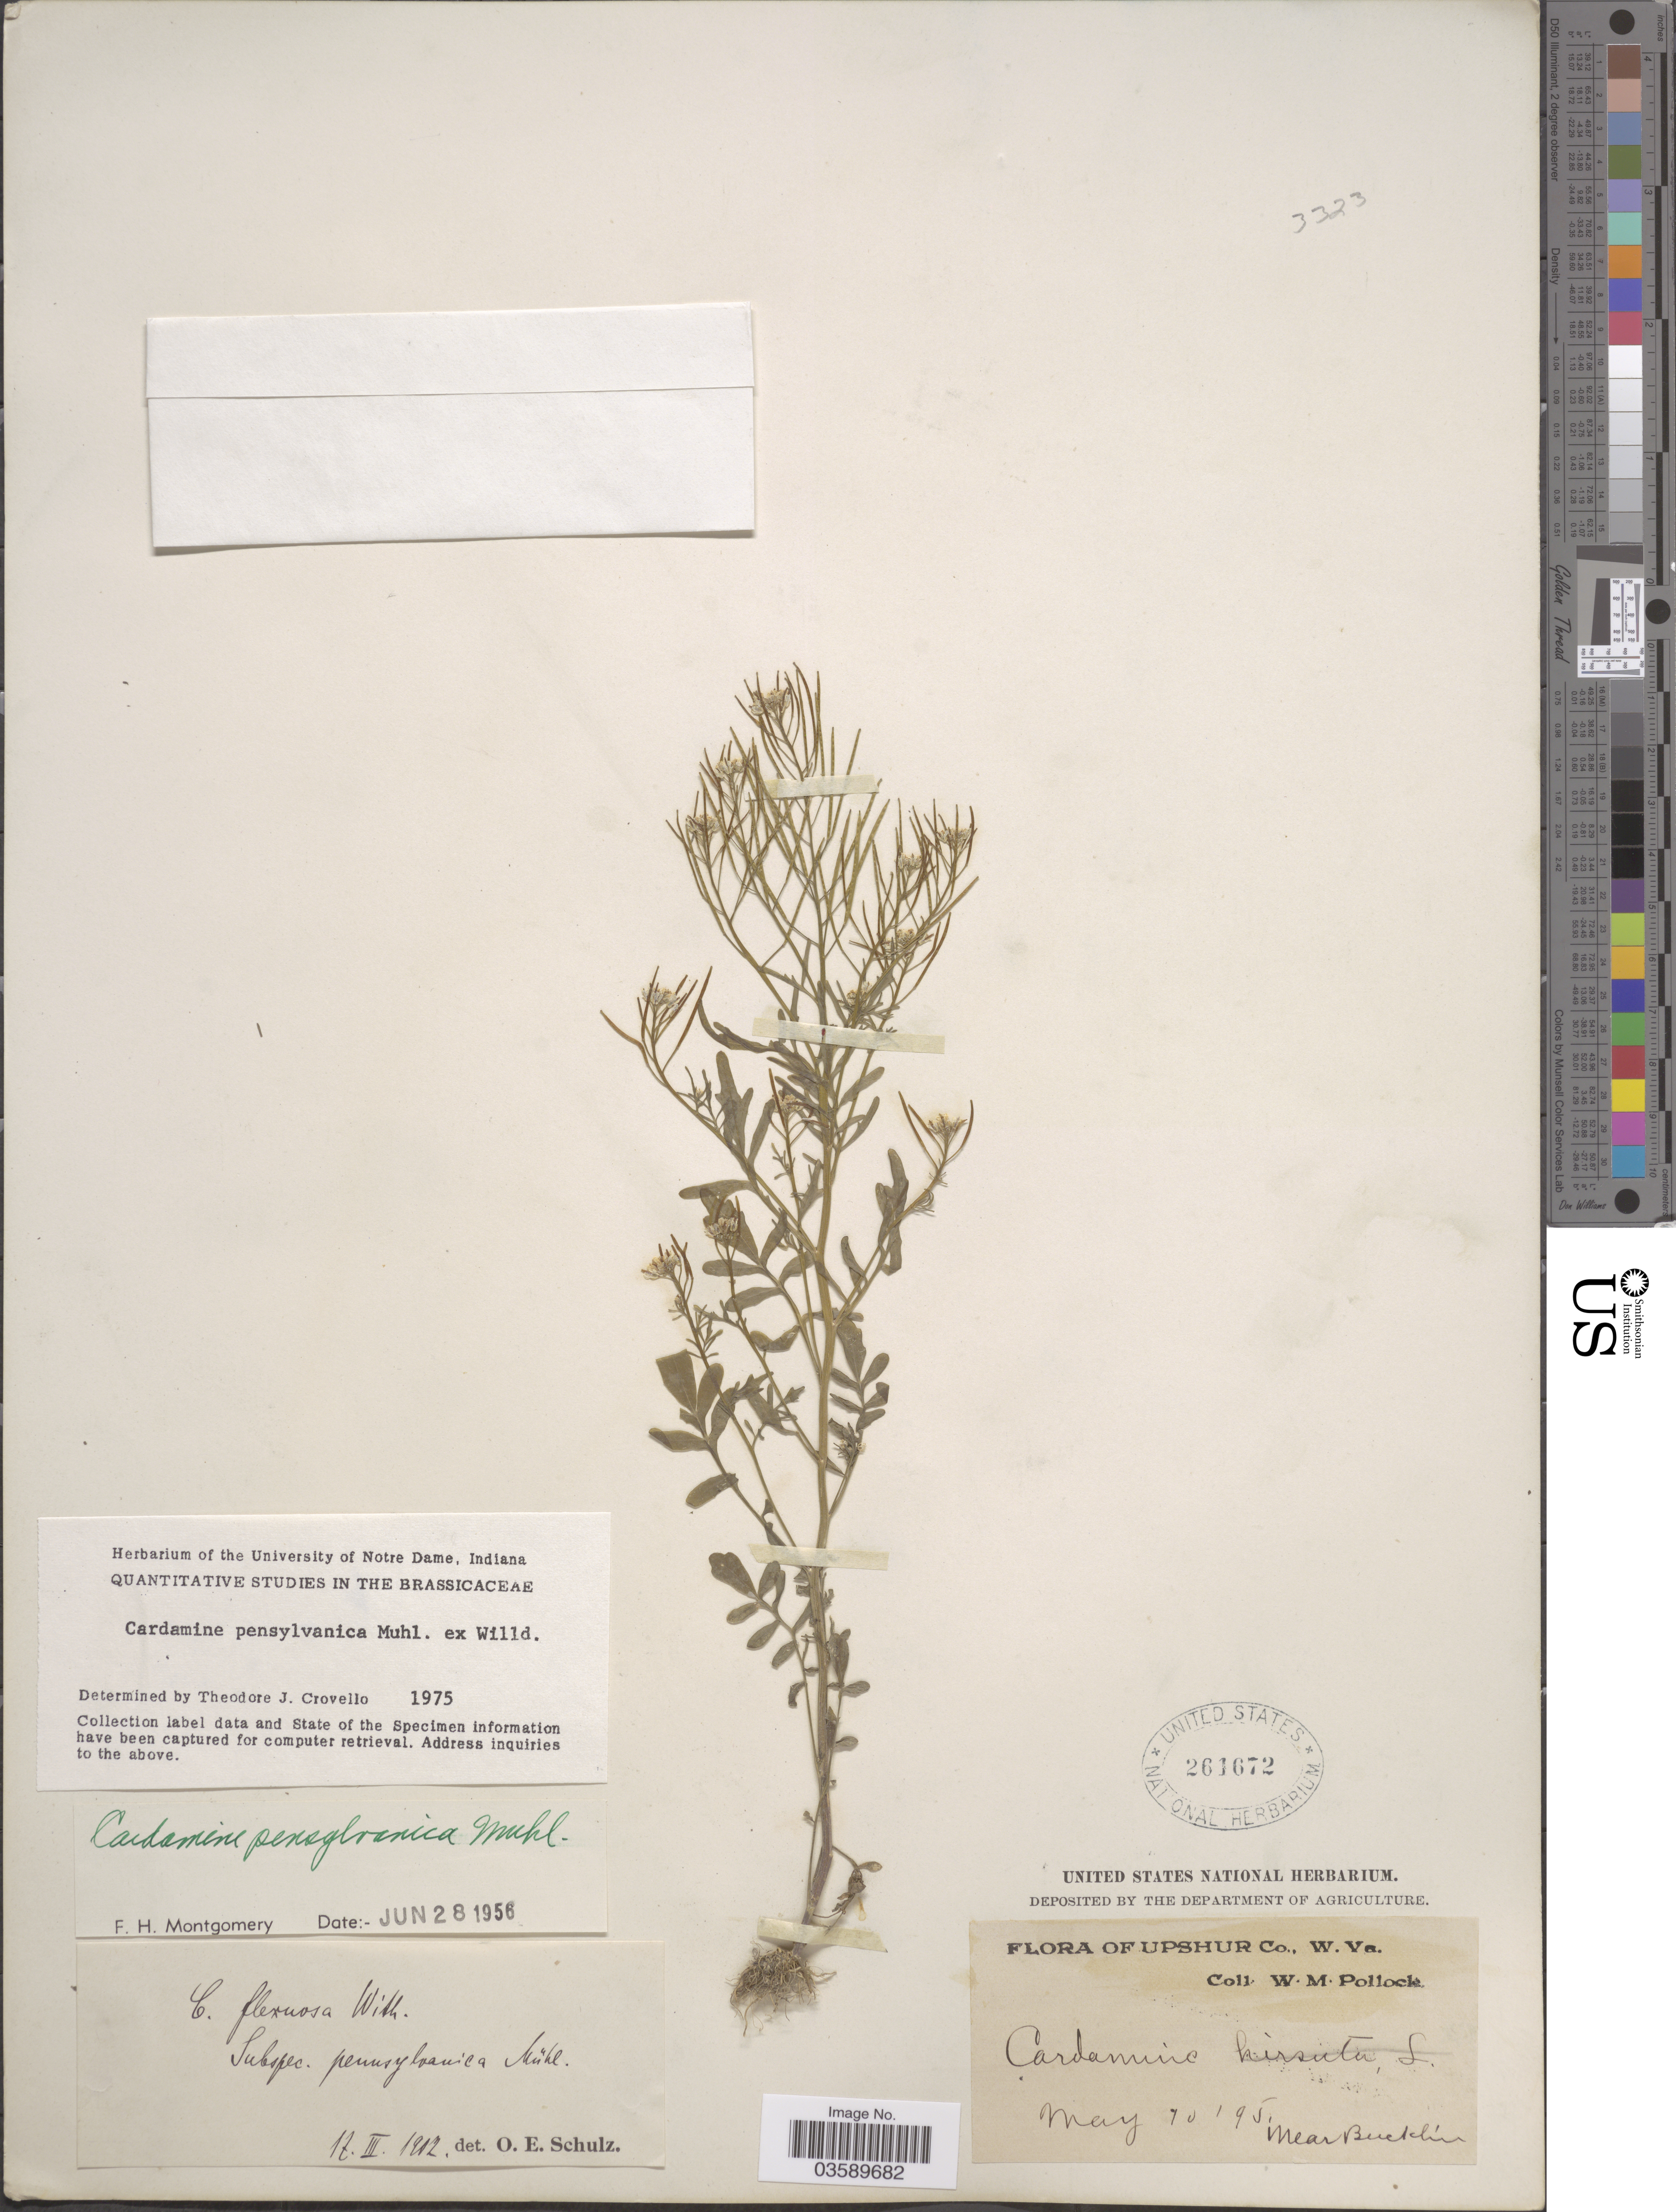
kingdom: Plantae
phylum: Tracheophyta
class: Magnoliopsida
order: Brassicales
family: Brassicaceae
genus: Cardamine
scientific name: Cardamine pensylvanica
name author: Muhl. ex Willd.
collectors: W. M. Pollock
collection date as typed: Transcribed d/m/y: 10/5/51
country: United States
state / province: West Virginia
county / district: Upshur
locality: Near Bucklin.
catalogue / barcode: US 261672